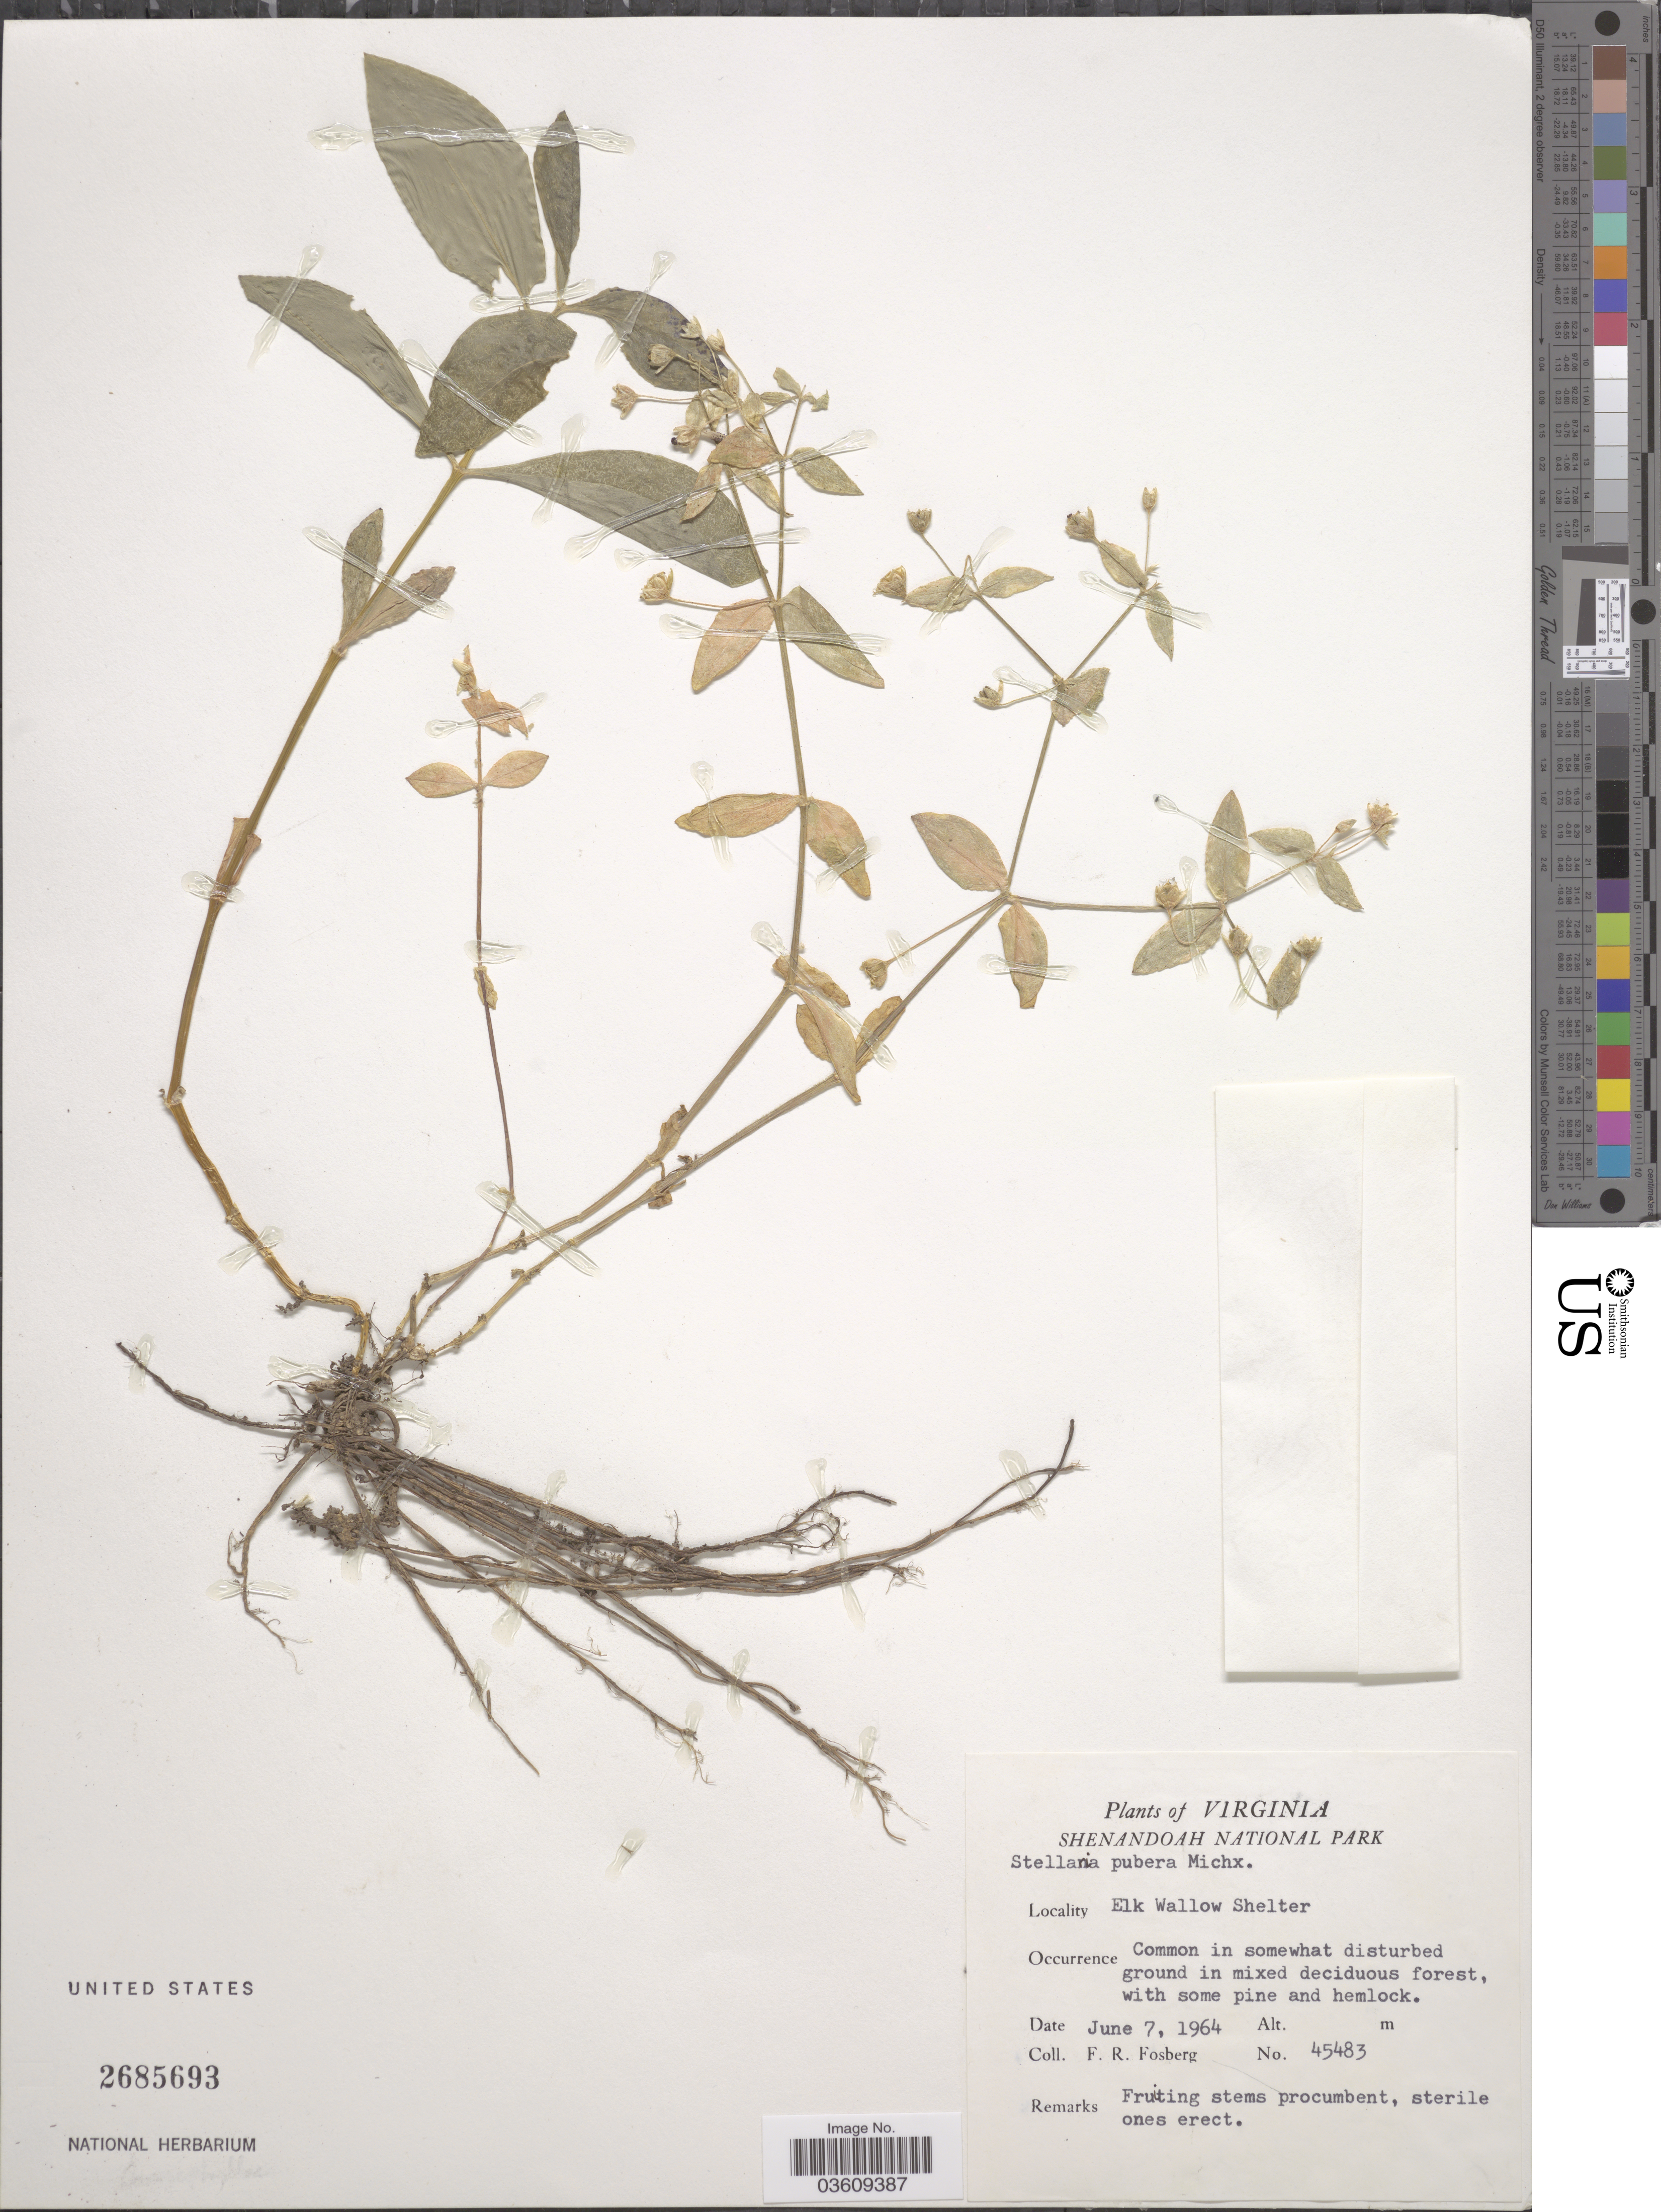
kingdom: Plantae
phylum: Tracheophyta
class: Magnoliopsida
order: Caryophyllales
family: Caryophyllaceae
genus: Stellaria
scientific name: Stellaria pubera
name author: Michx.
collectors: F. R. Fosberg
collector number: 45483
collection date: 1964-06-07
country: United States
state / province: Virginia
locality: Shenandoah National Park. Elk Wallow Shelter.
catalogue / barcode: US 2685693